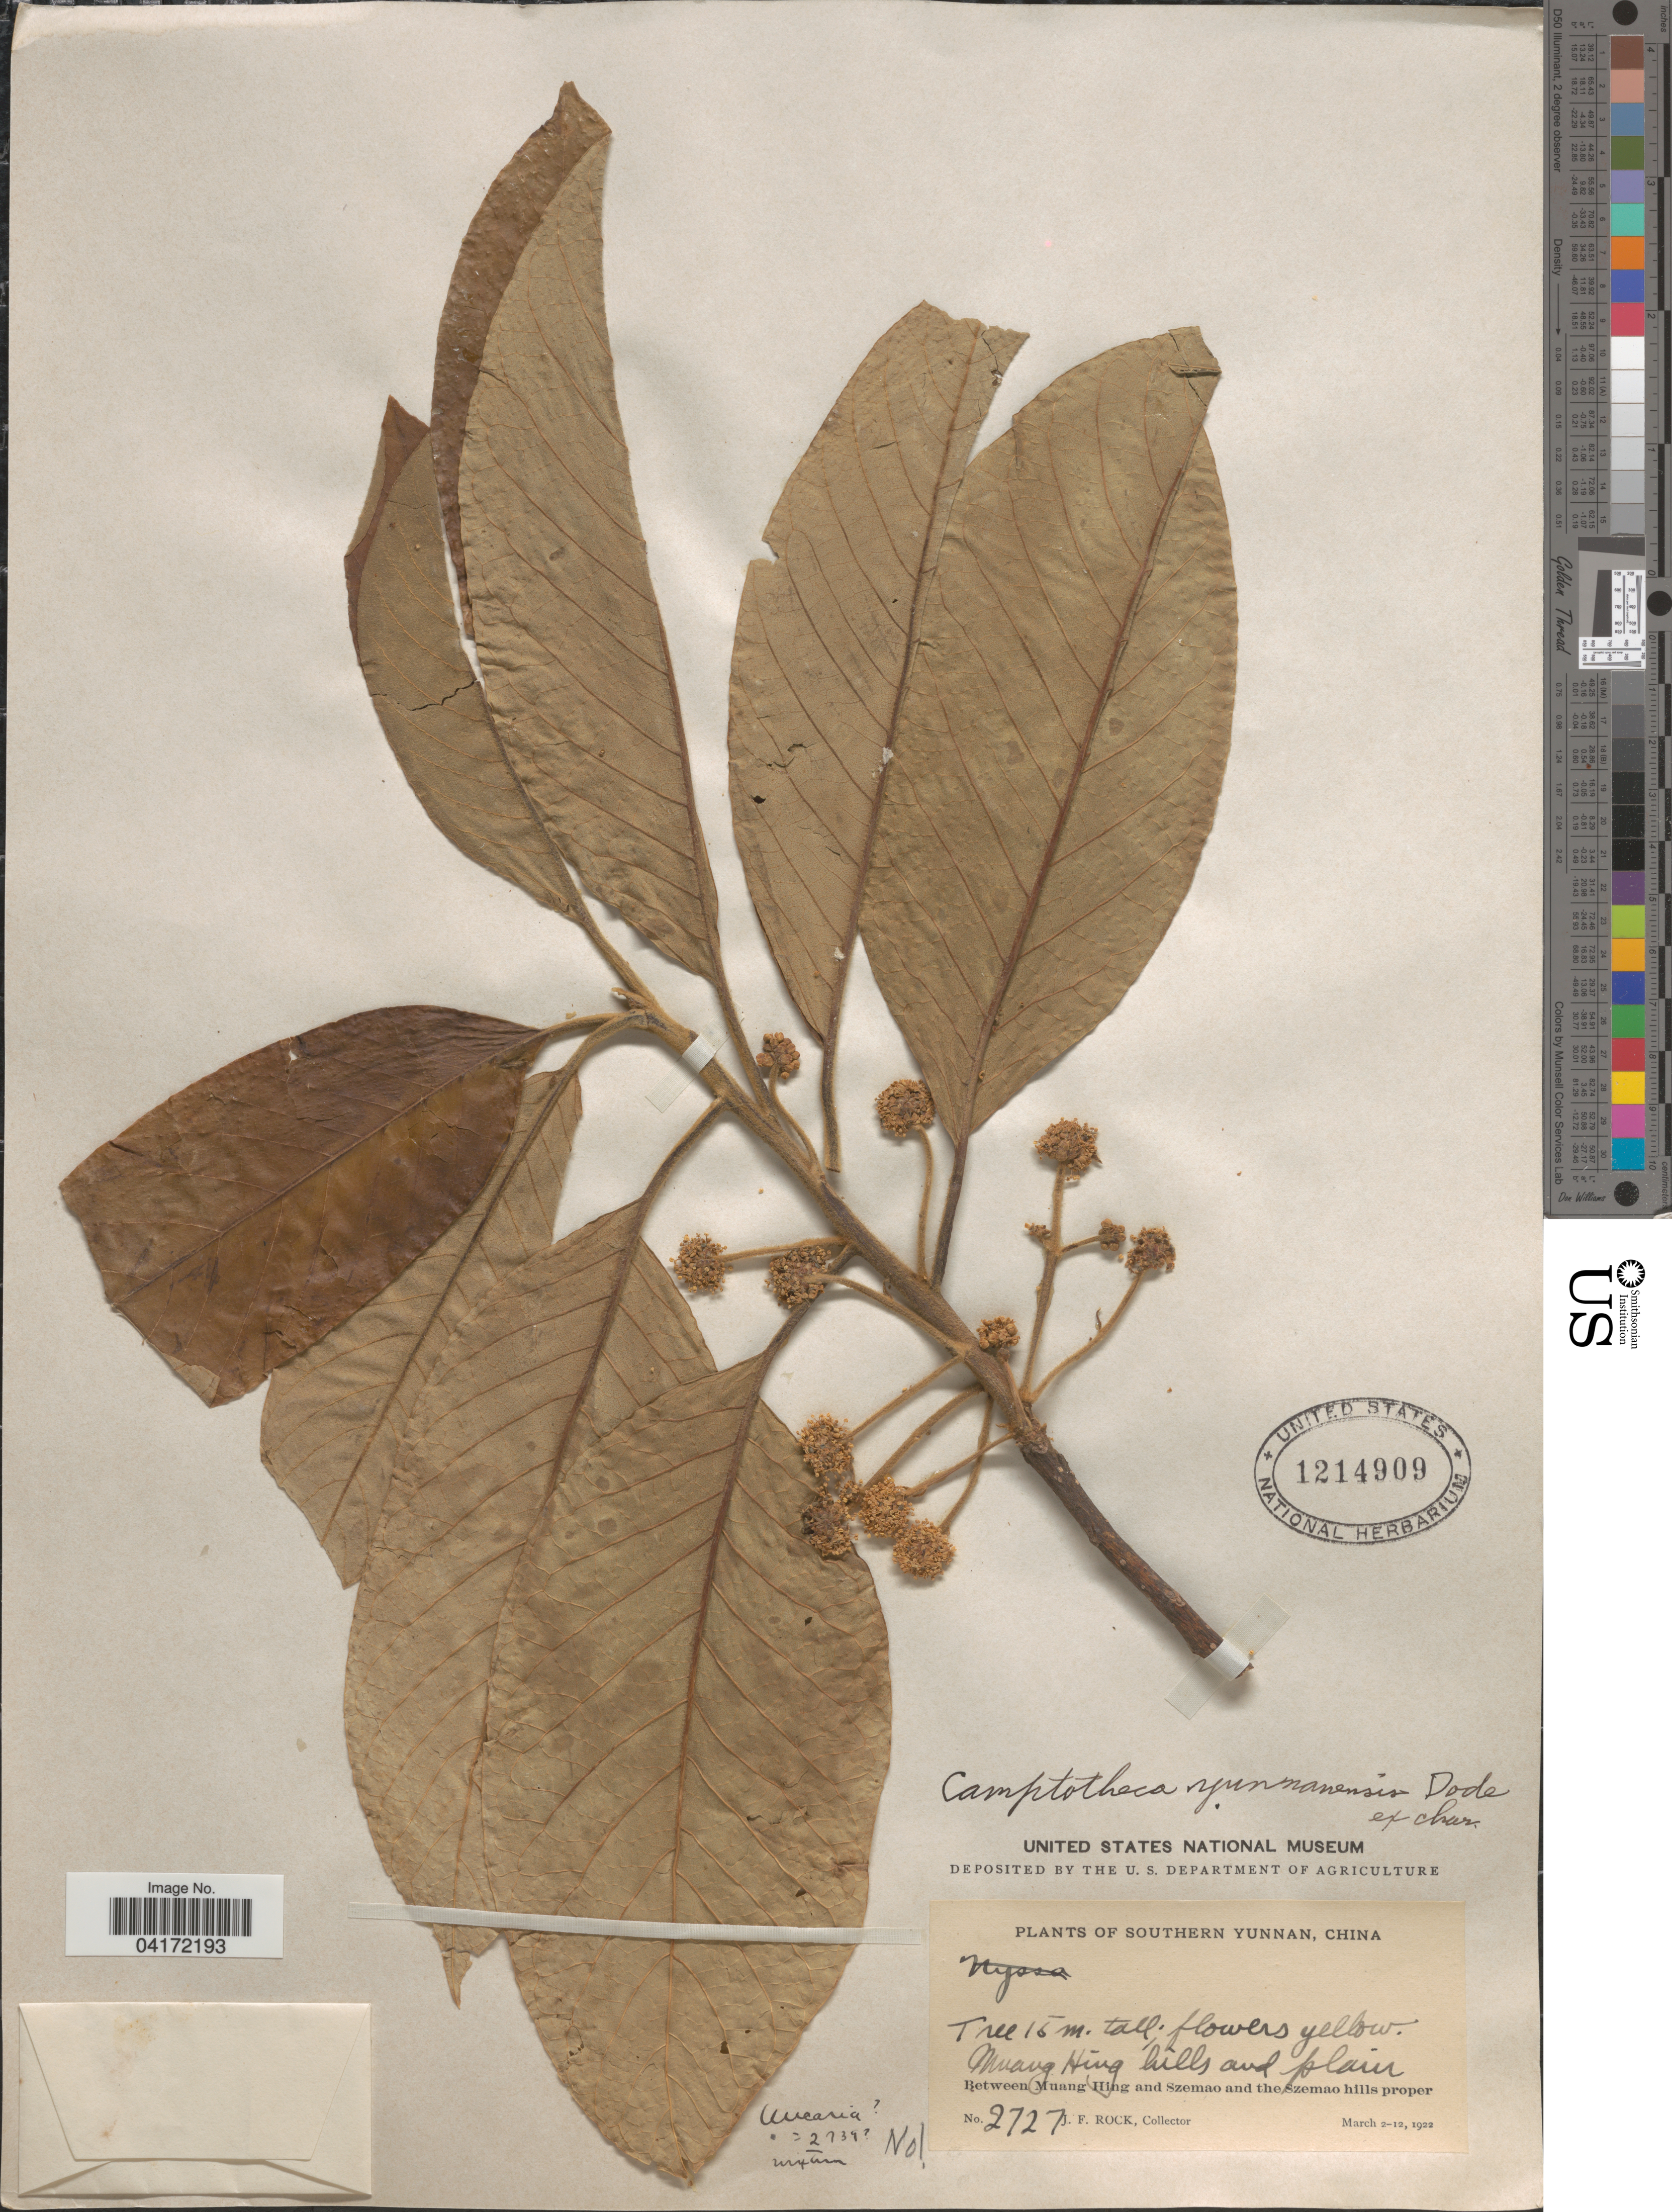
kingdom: Plantae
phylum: Tracheophyta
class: Magnoliopsida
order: Cornales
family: Nyssaceae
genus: Camptotheca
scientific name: Camptotheca yunnanensis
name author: Dode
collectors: J. Rock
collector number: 2727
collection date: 1922-03-02/1922-03-12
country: China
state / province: Yunnan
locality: Southern Yunnan. Muang Hing hills and plain. Between Muang Hing and Szemao and the Szemao hills proper.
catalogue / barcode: US 1214909